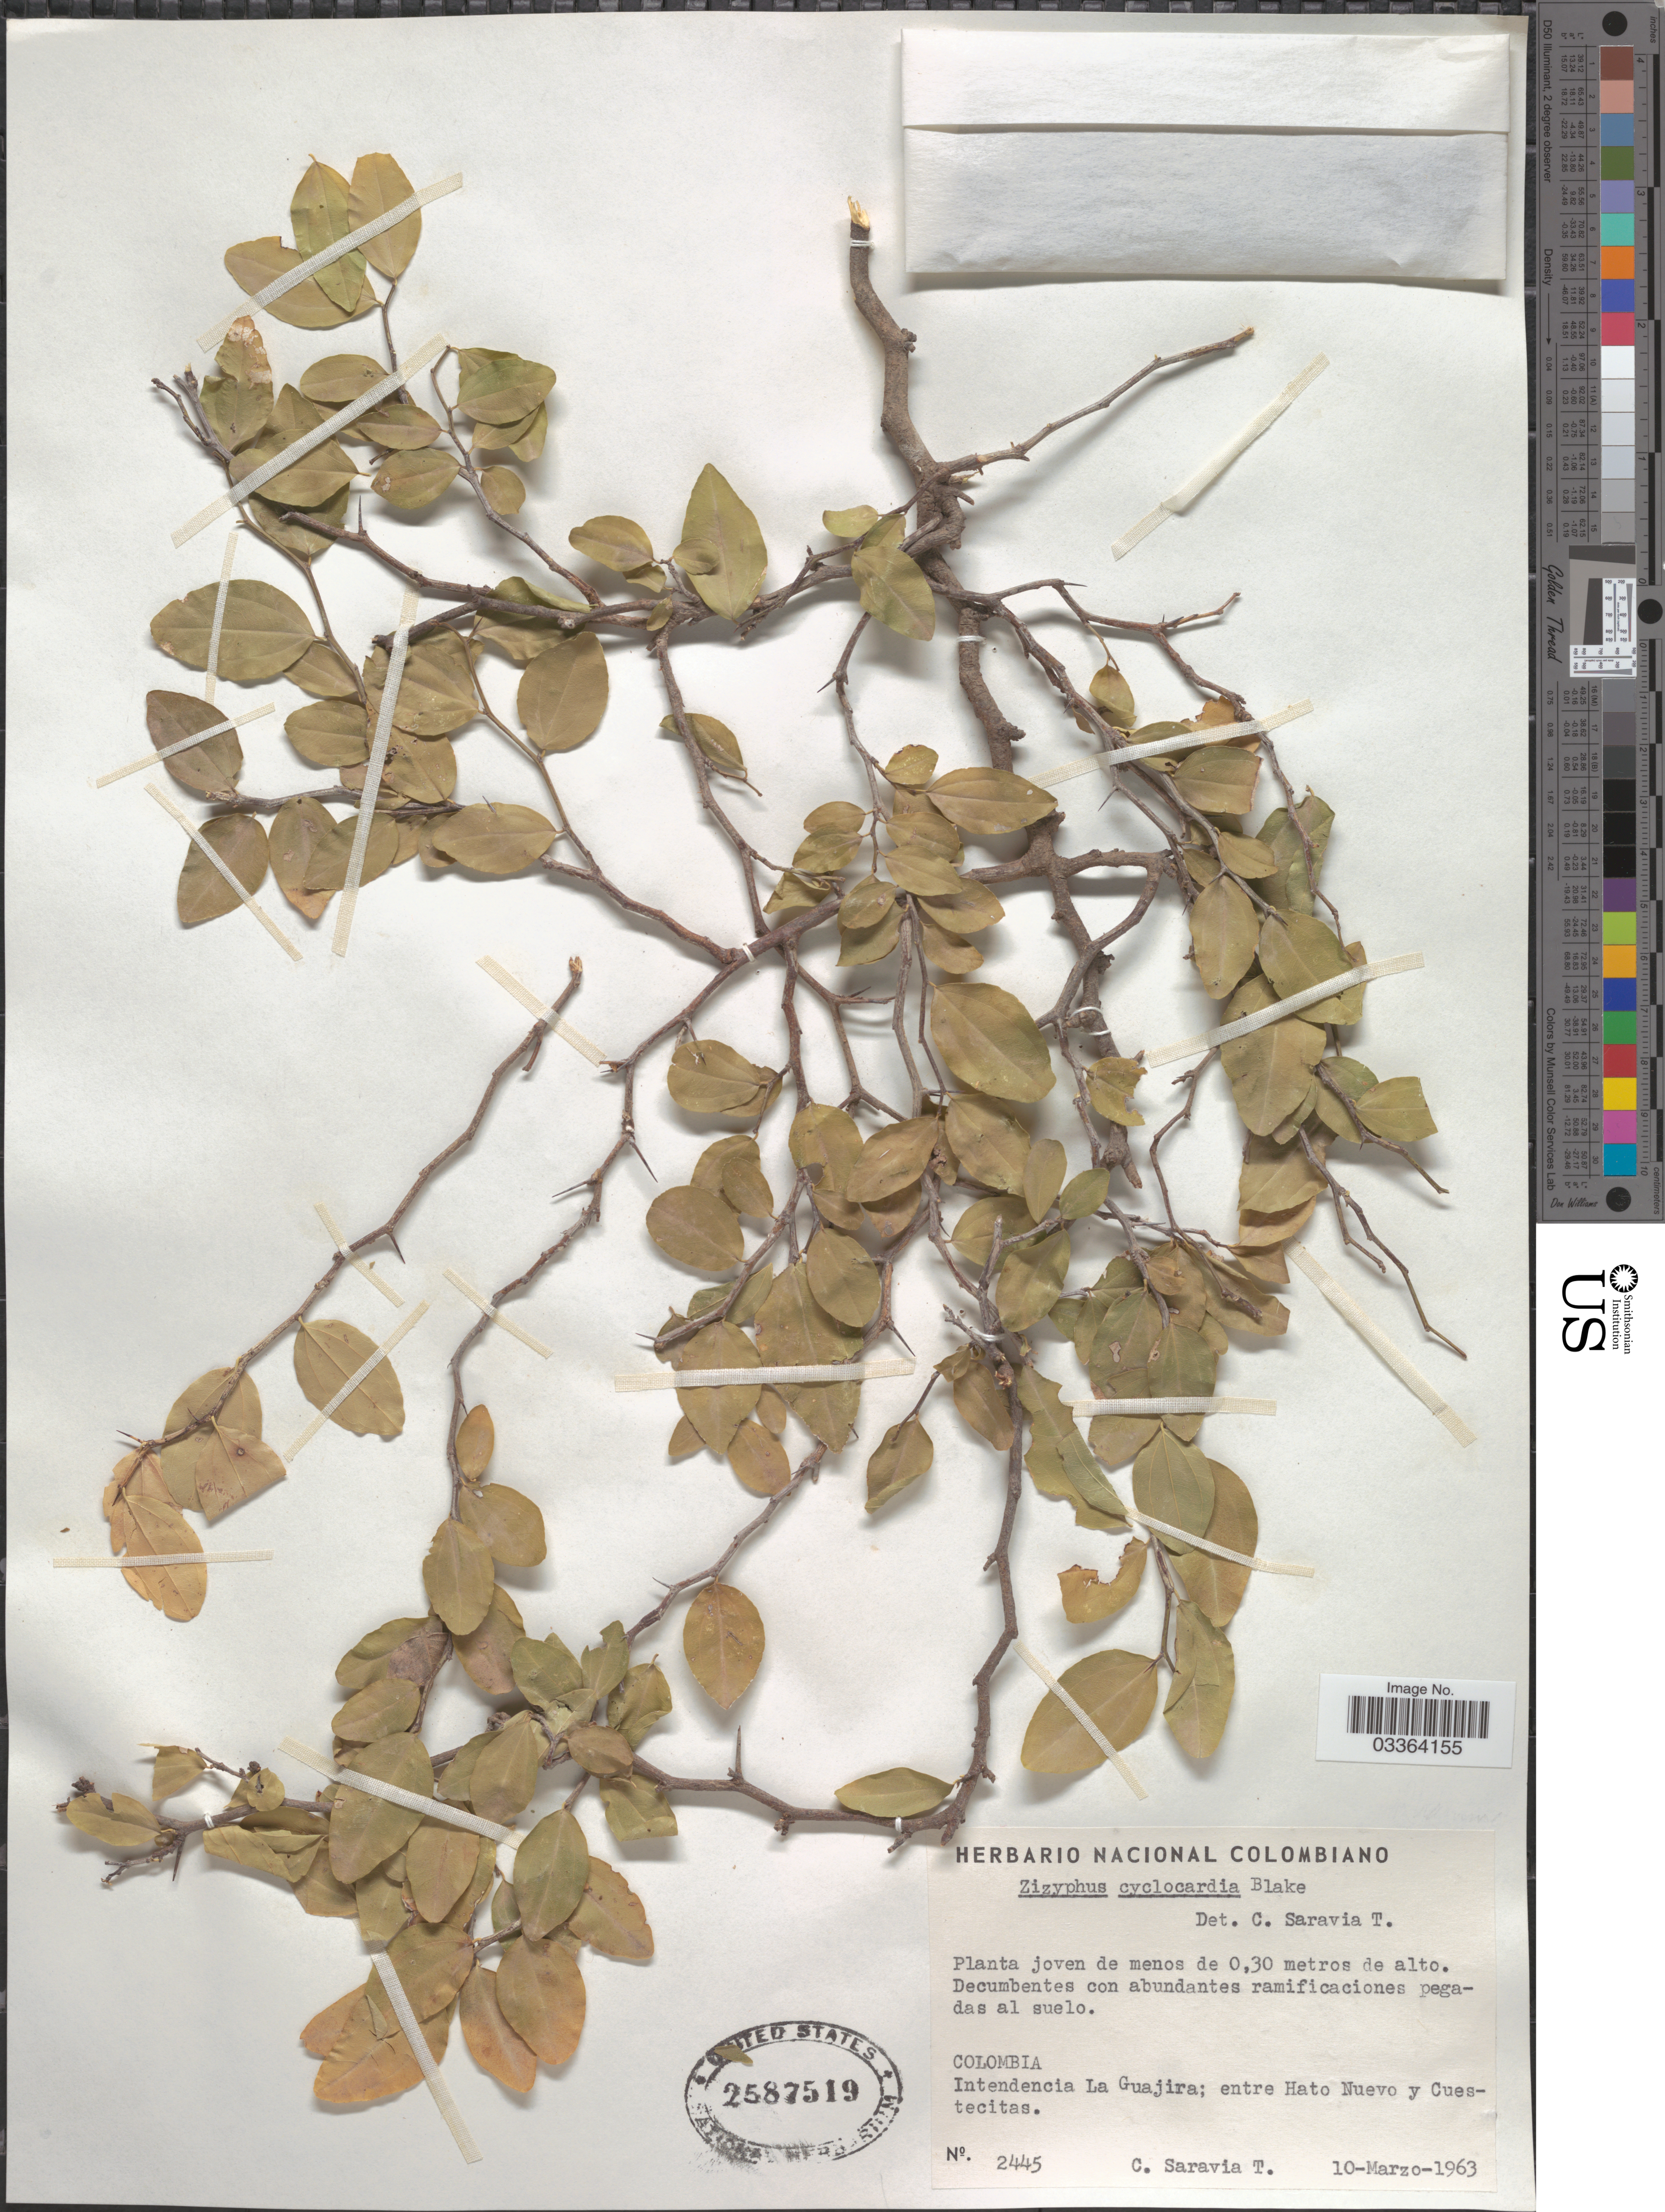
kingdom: Plantae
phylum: Tracheophyta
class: Magnoliopsida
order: Rosales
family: Rhamnaceae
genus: Ziziphus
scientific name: Ziziphus cyclocardia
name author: S.F. Blake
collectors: C. Saravia T.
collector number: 2445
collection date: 1963-03-10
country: Colombia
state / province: La Guajira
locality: Intendencia La Guajira; entre Hato Nuevo y Cuestecitas.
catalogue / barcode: US 2587519